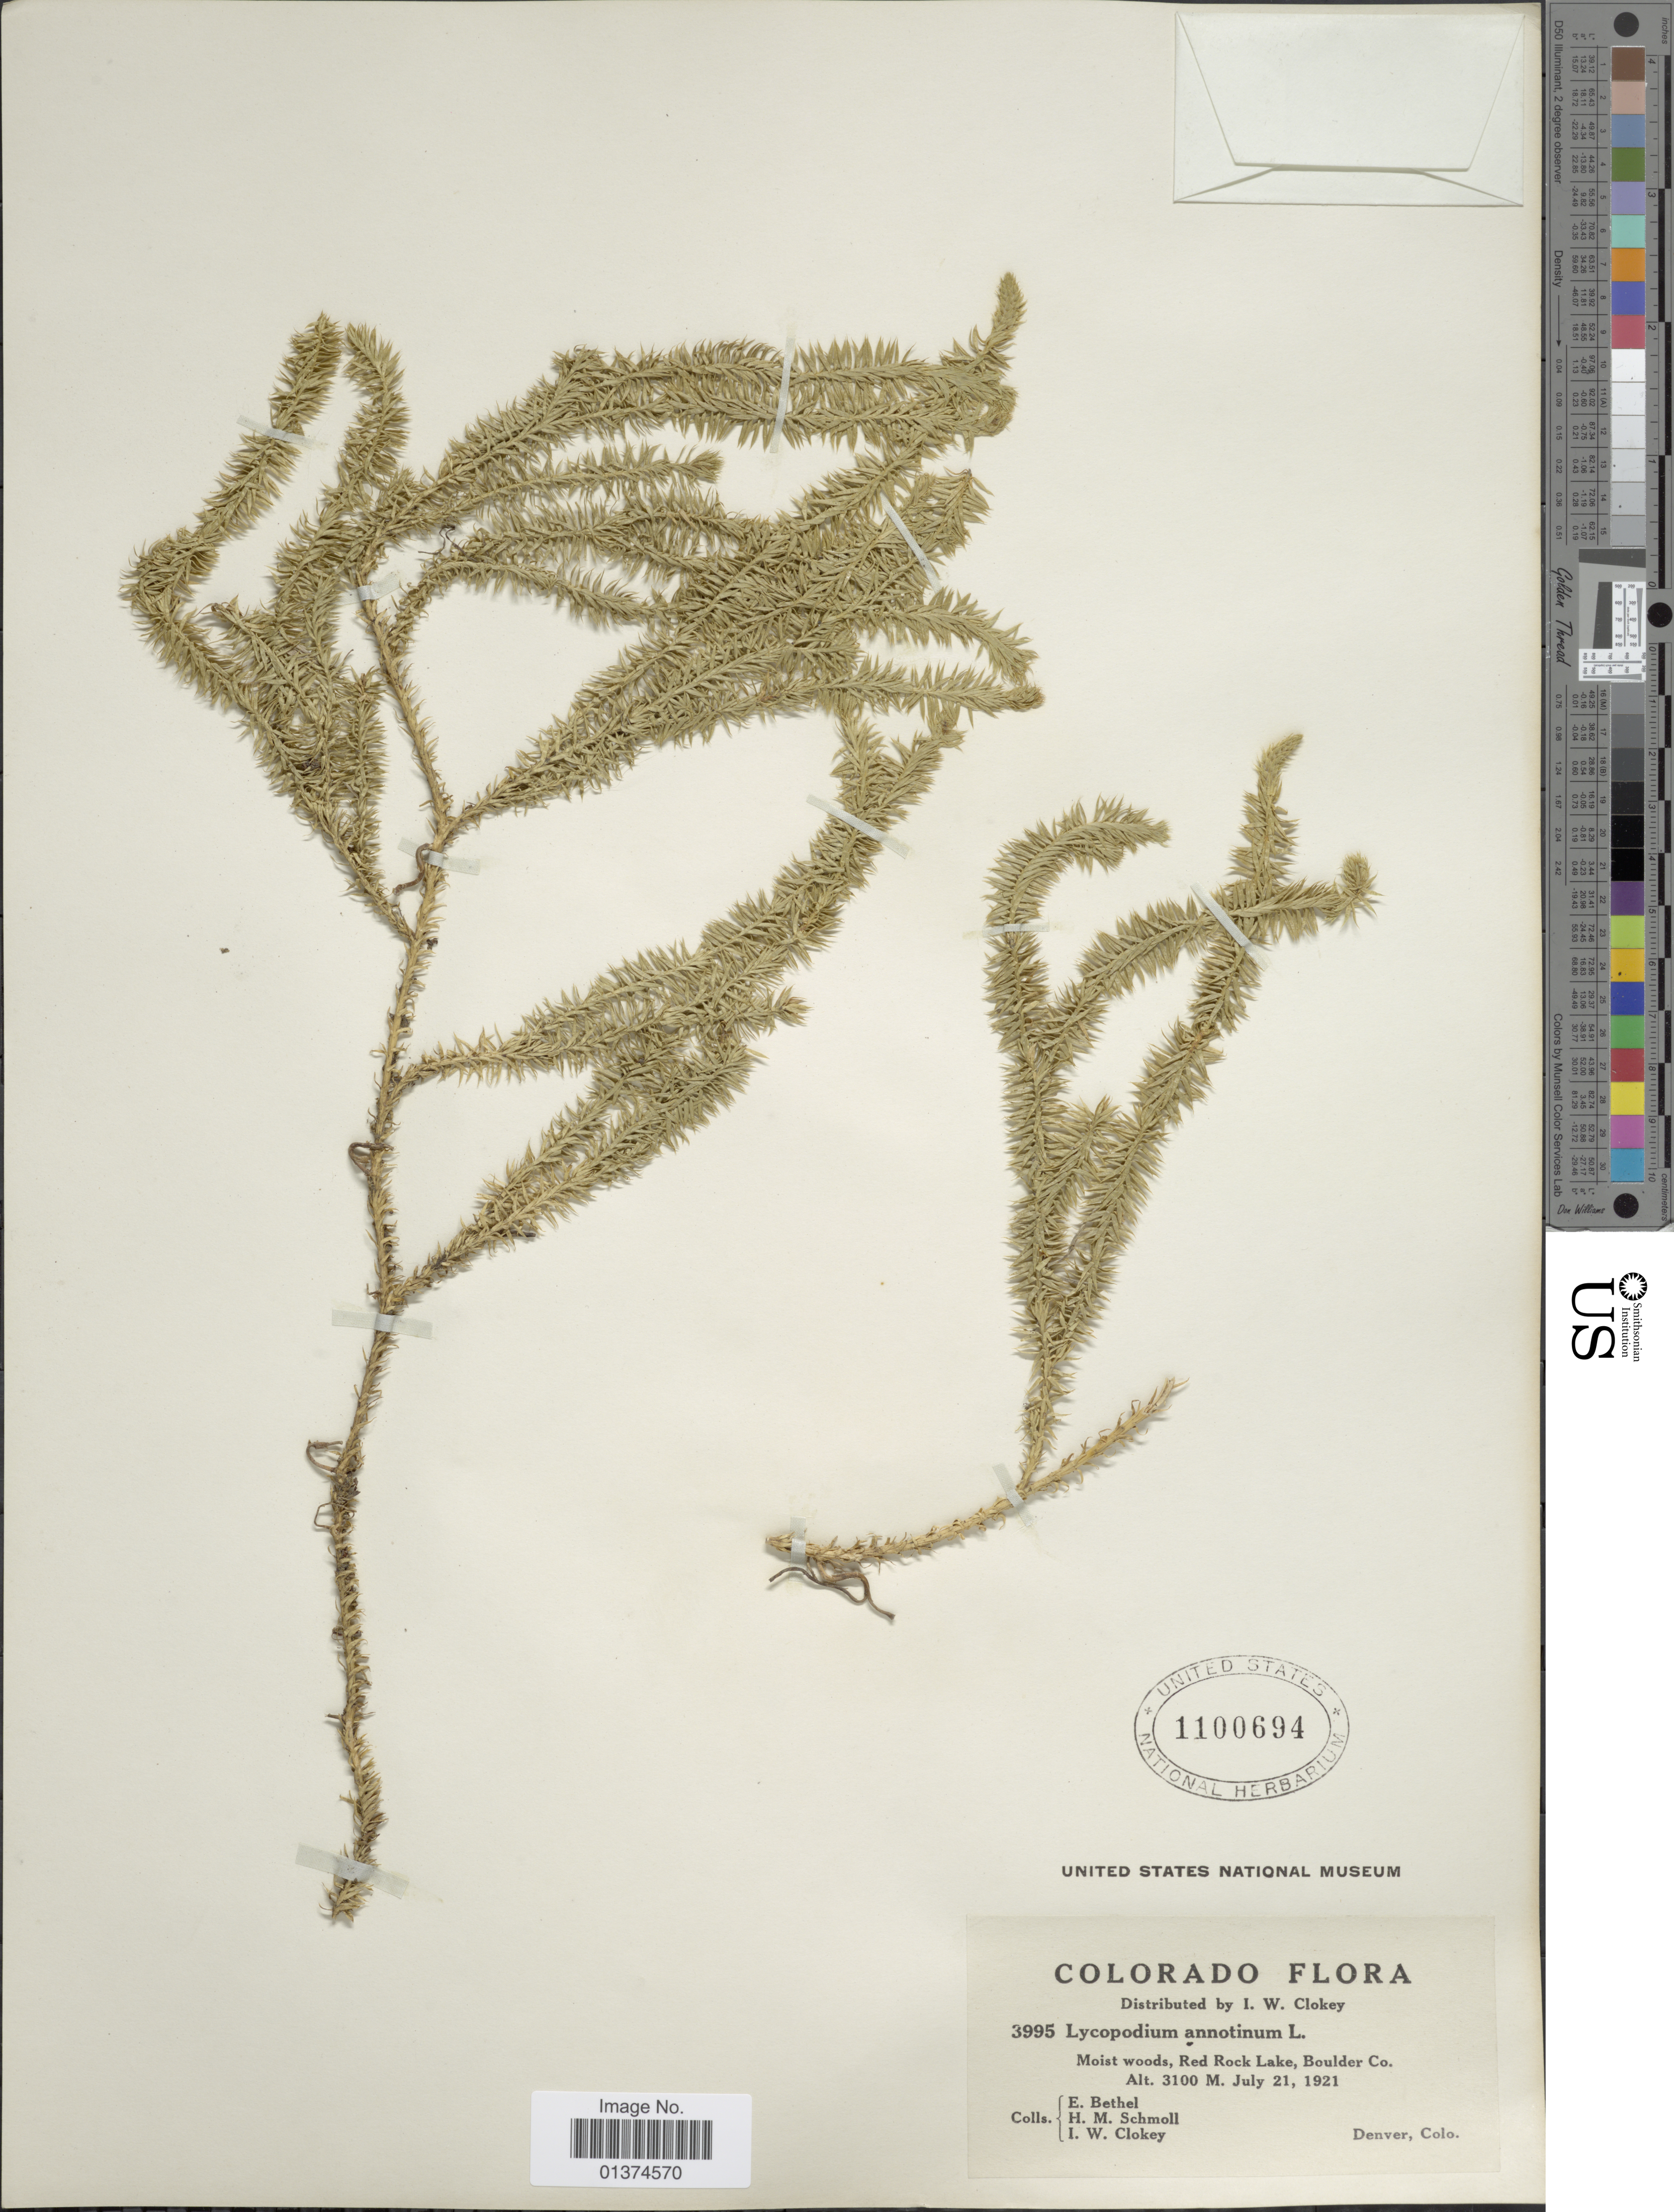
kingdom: Plantae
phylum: Tracheophyta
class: Lycopodiopsida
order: Lycopodiales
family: Lycopodiaceae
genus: Spinulum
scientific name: Spinulum annotinum subsp. annotinum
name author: (L.) A. Haines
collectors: E. Bethel, H. Schmoll & I. W. Clokey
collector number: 3995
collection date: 1921-07-21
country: United States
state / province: Colorado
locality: Moist woods, Red Rock Lake, Boulder Co, Denver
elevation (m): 3100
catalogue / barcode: US 1100694